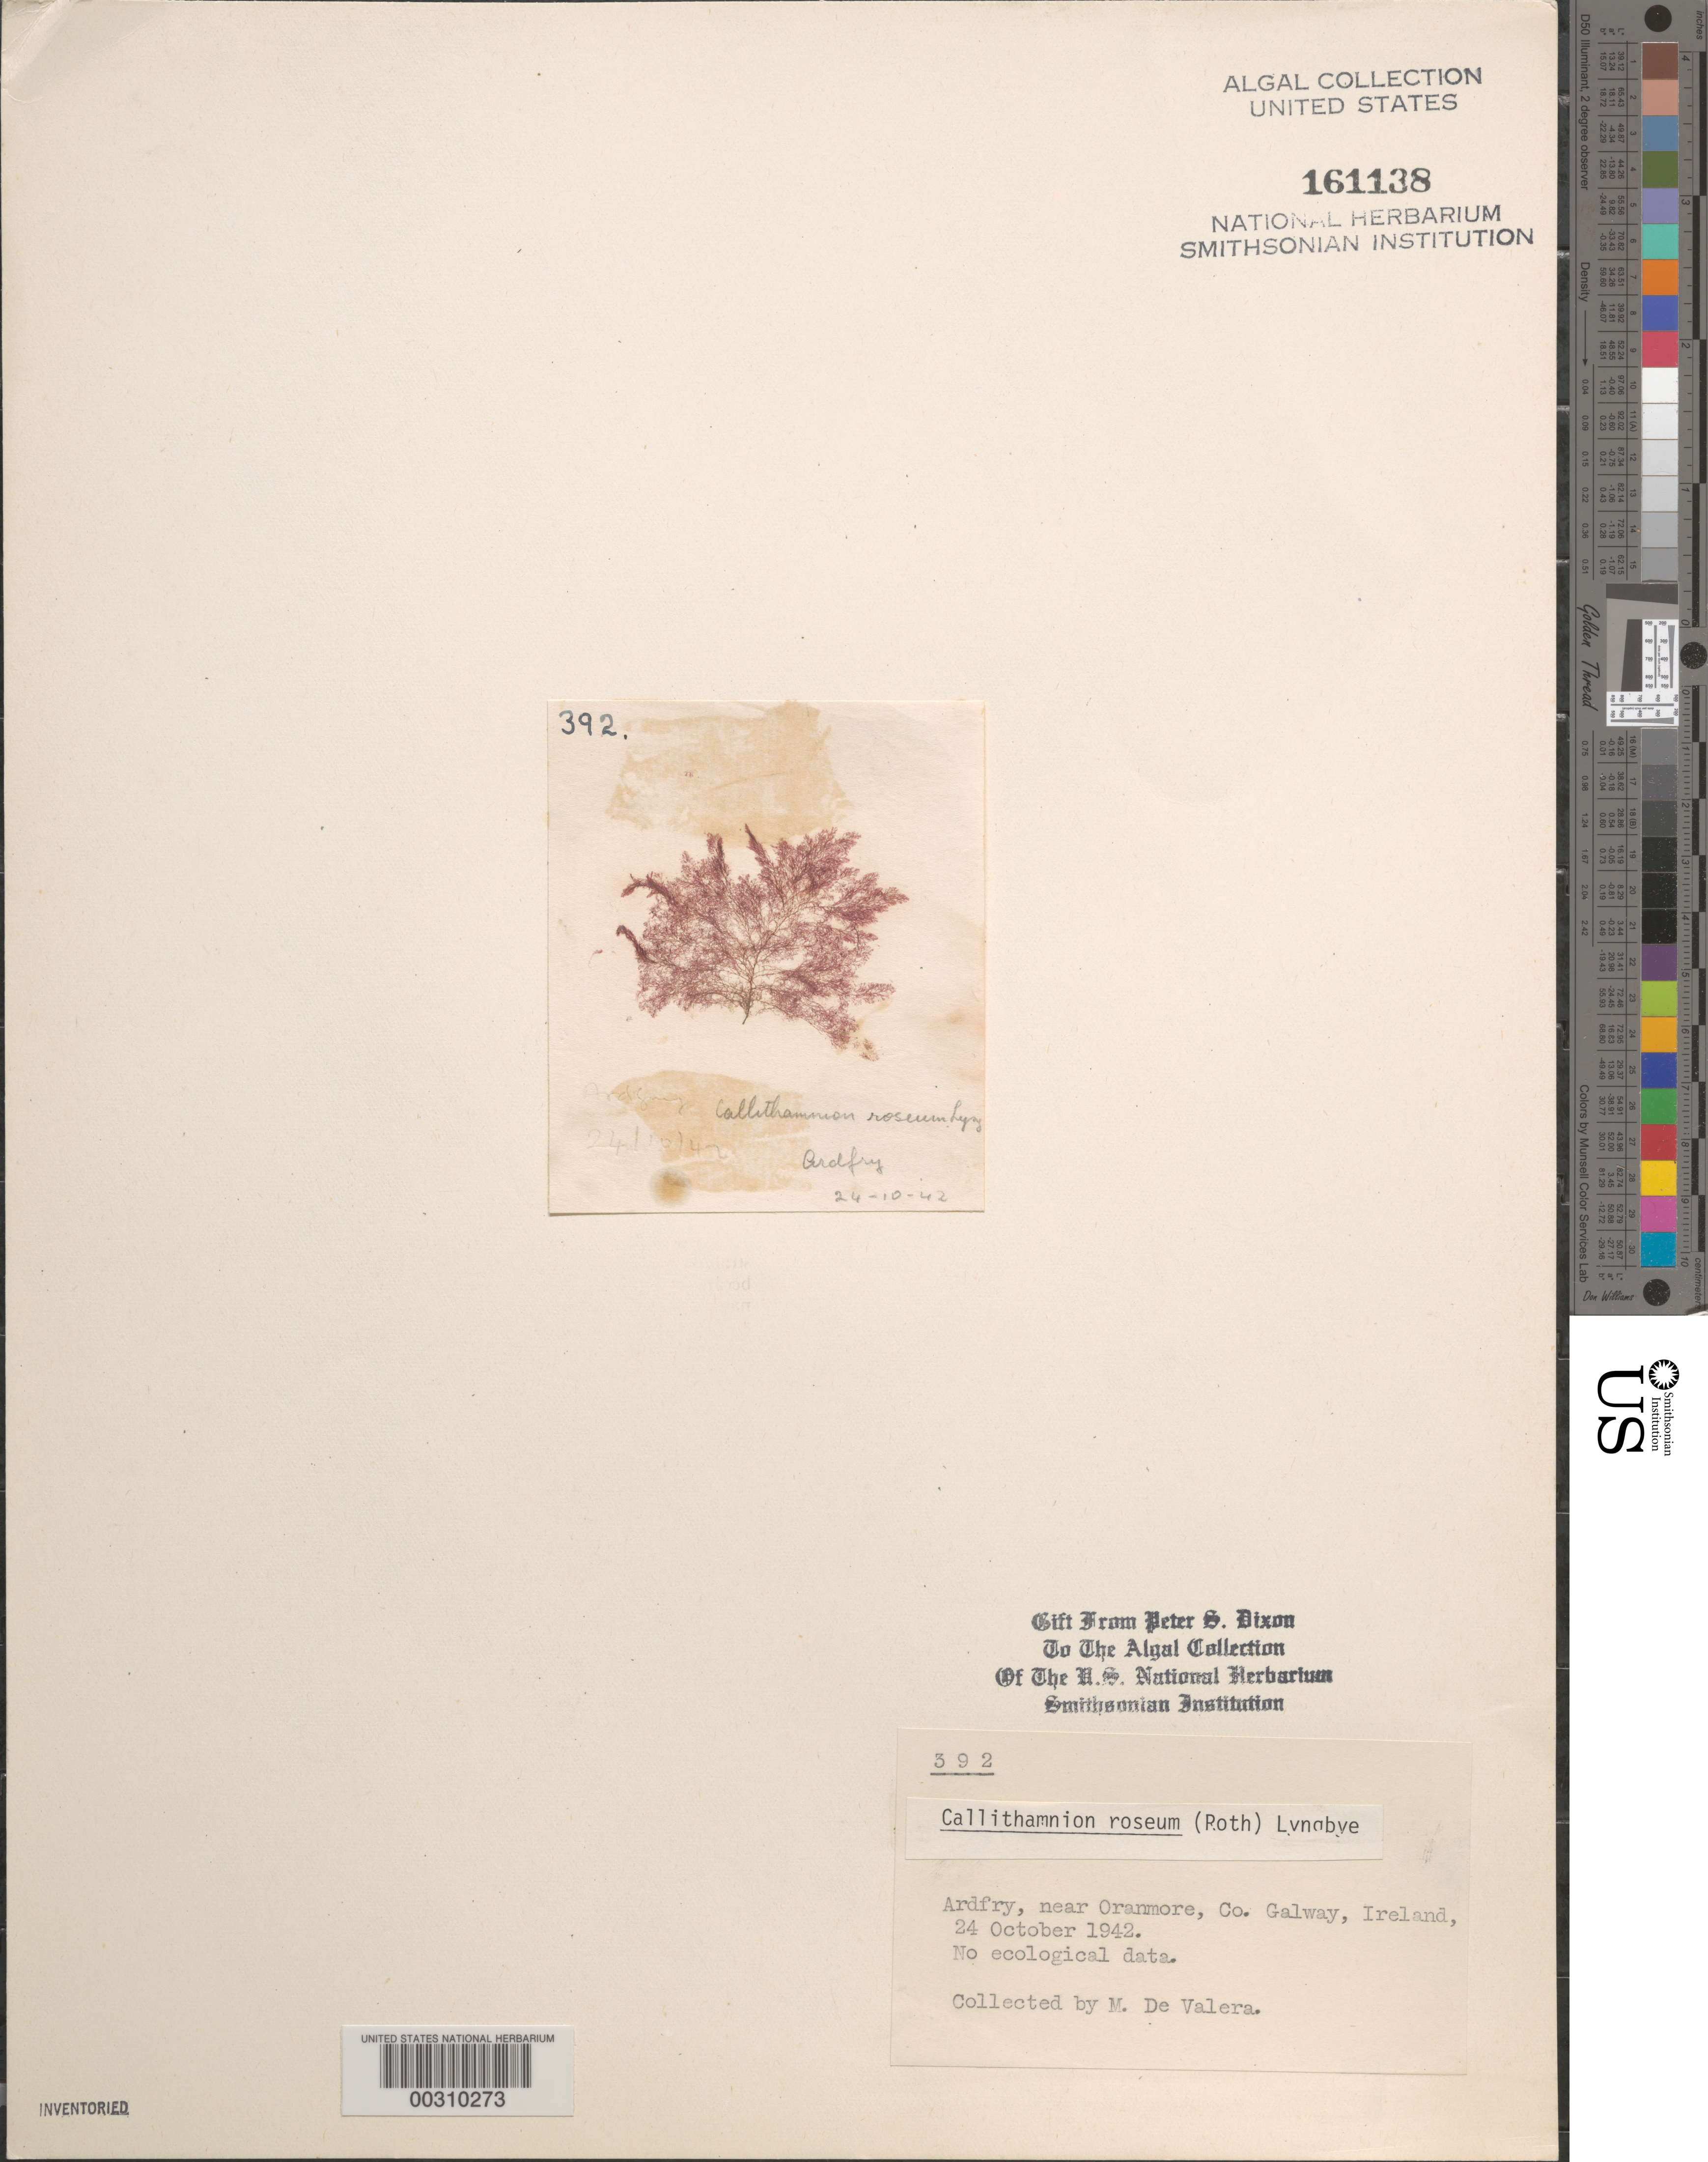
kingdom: Plantae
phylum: Rhodophyta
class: Florideophyceae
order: Ceramiales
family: Callithamniaceae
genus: Gaillona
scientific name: Gaillona rosea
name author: (Roth) A. Athanasiadis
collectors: M. De Valera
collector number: PSD 392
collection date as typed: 24 Oct 1942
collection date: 1942-10-24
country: Ireland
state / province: Connaught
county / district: Galway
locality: Ardfry, near Oranmore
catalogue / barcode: US 161138